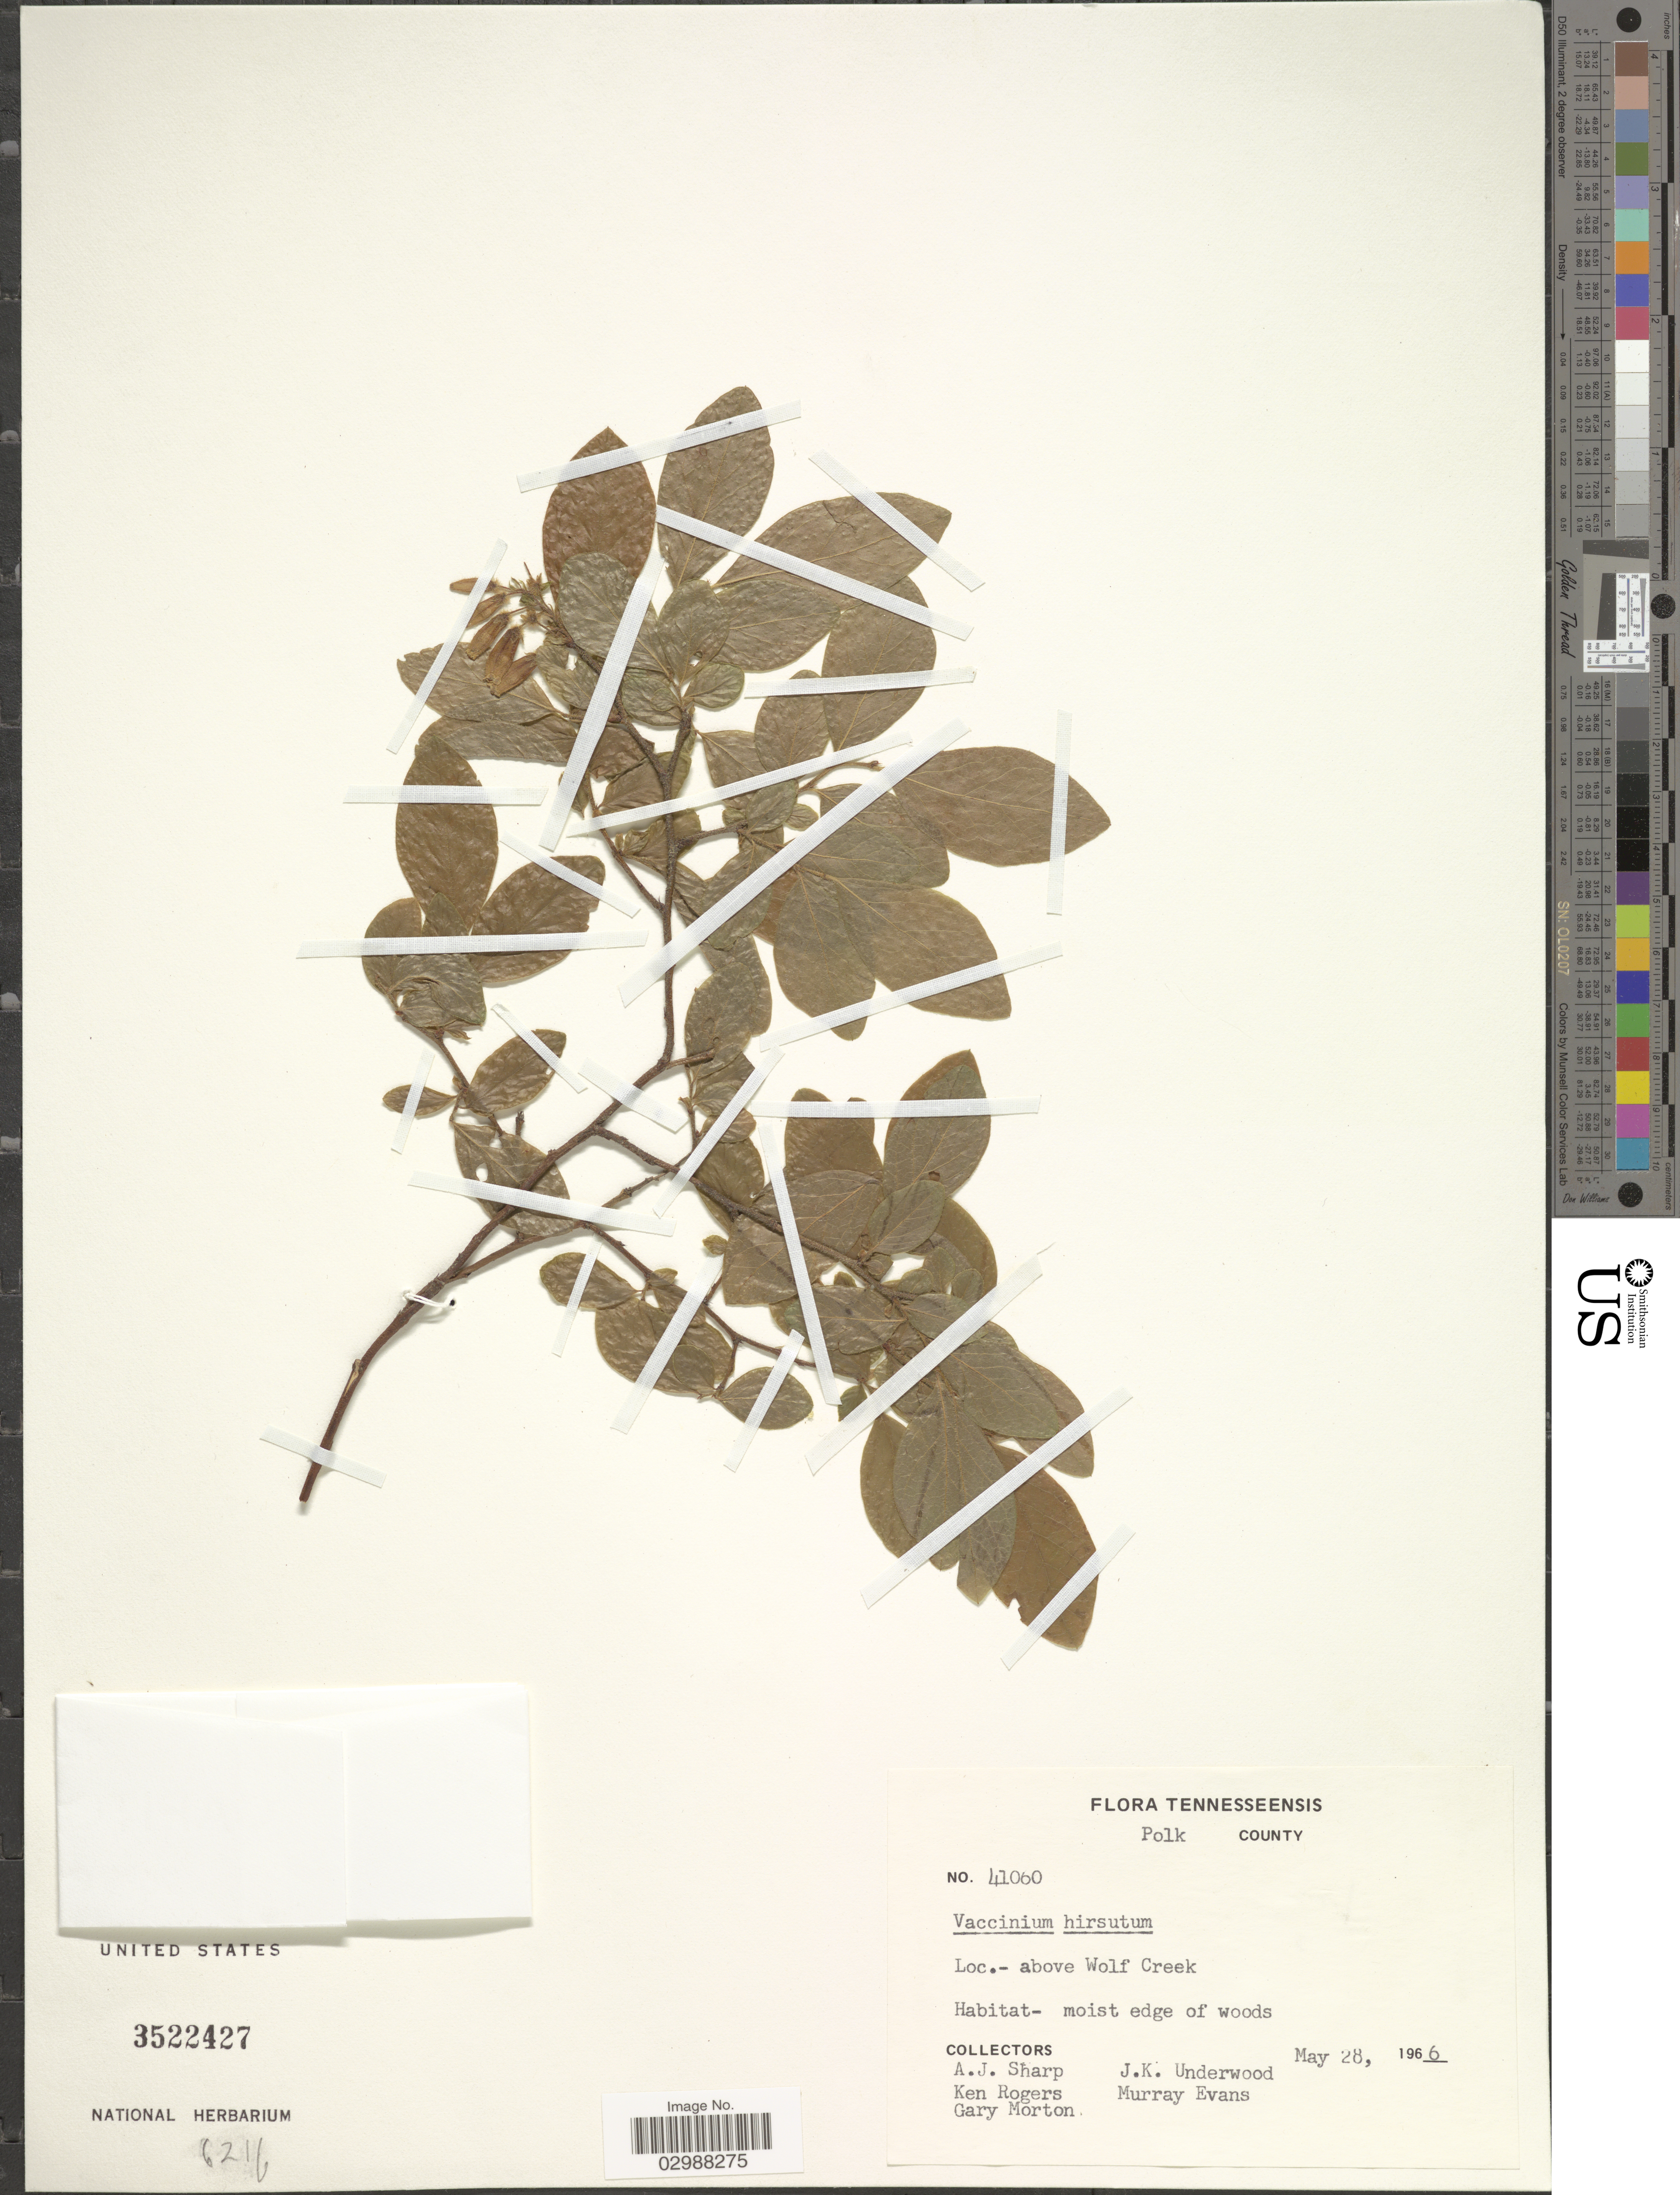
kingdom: Plantae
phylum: Tracheophyta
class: Magnoliopsida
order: Ericales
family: Ericaceae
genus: Vaccinium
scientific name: Vaccinium hirsutum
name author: Buckley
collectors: A. J. Sharp, K. Rogers, G. Morton, J. K. Underwood & M. Evans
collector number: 41060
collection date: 1966-05-28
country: United States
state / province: Tennessee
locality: Polk County. Above Wolf Creek.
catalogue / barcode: US 3522427